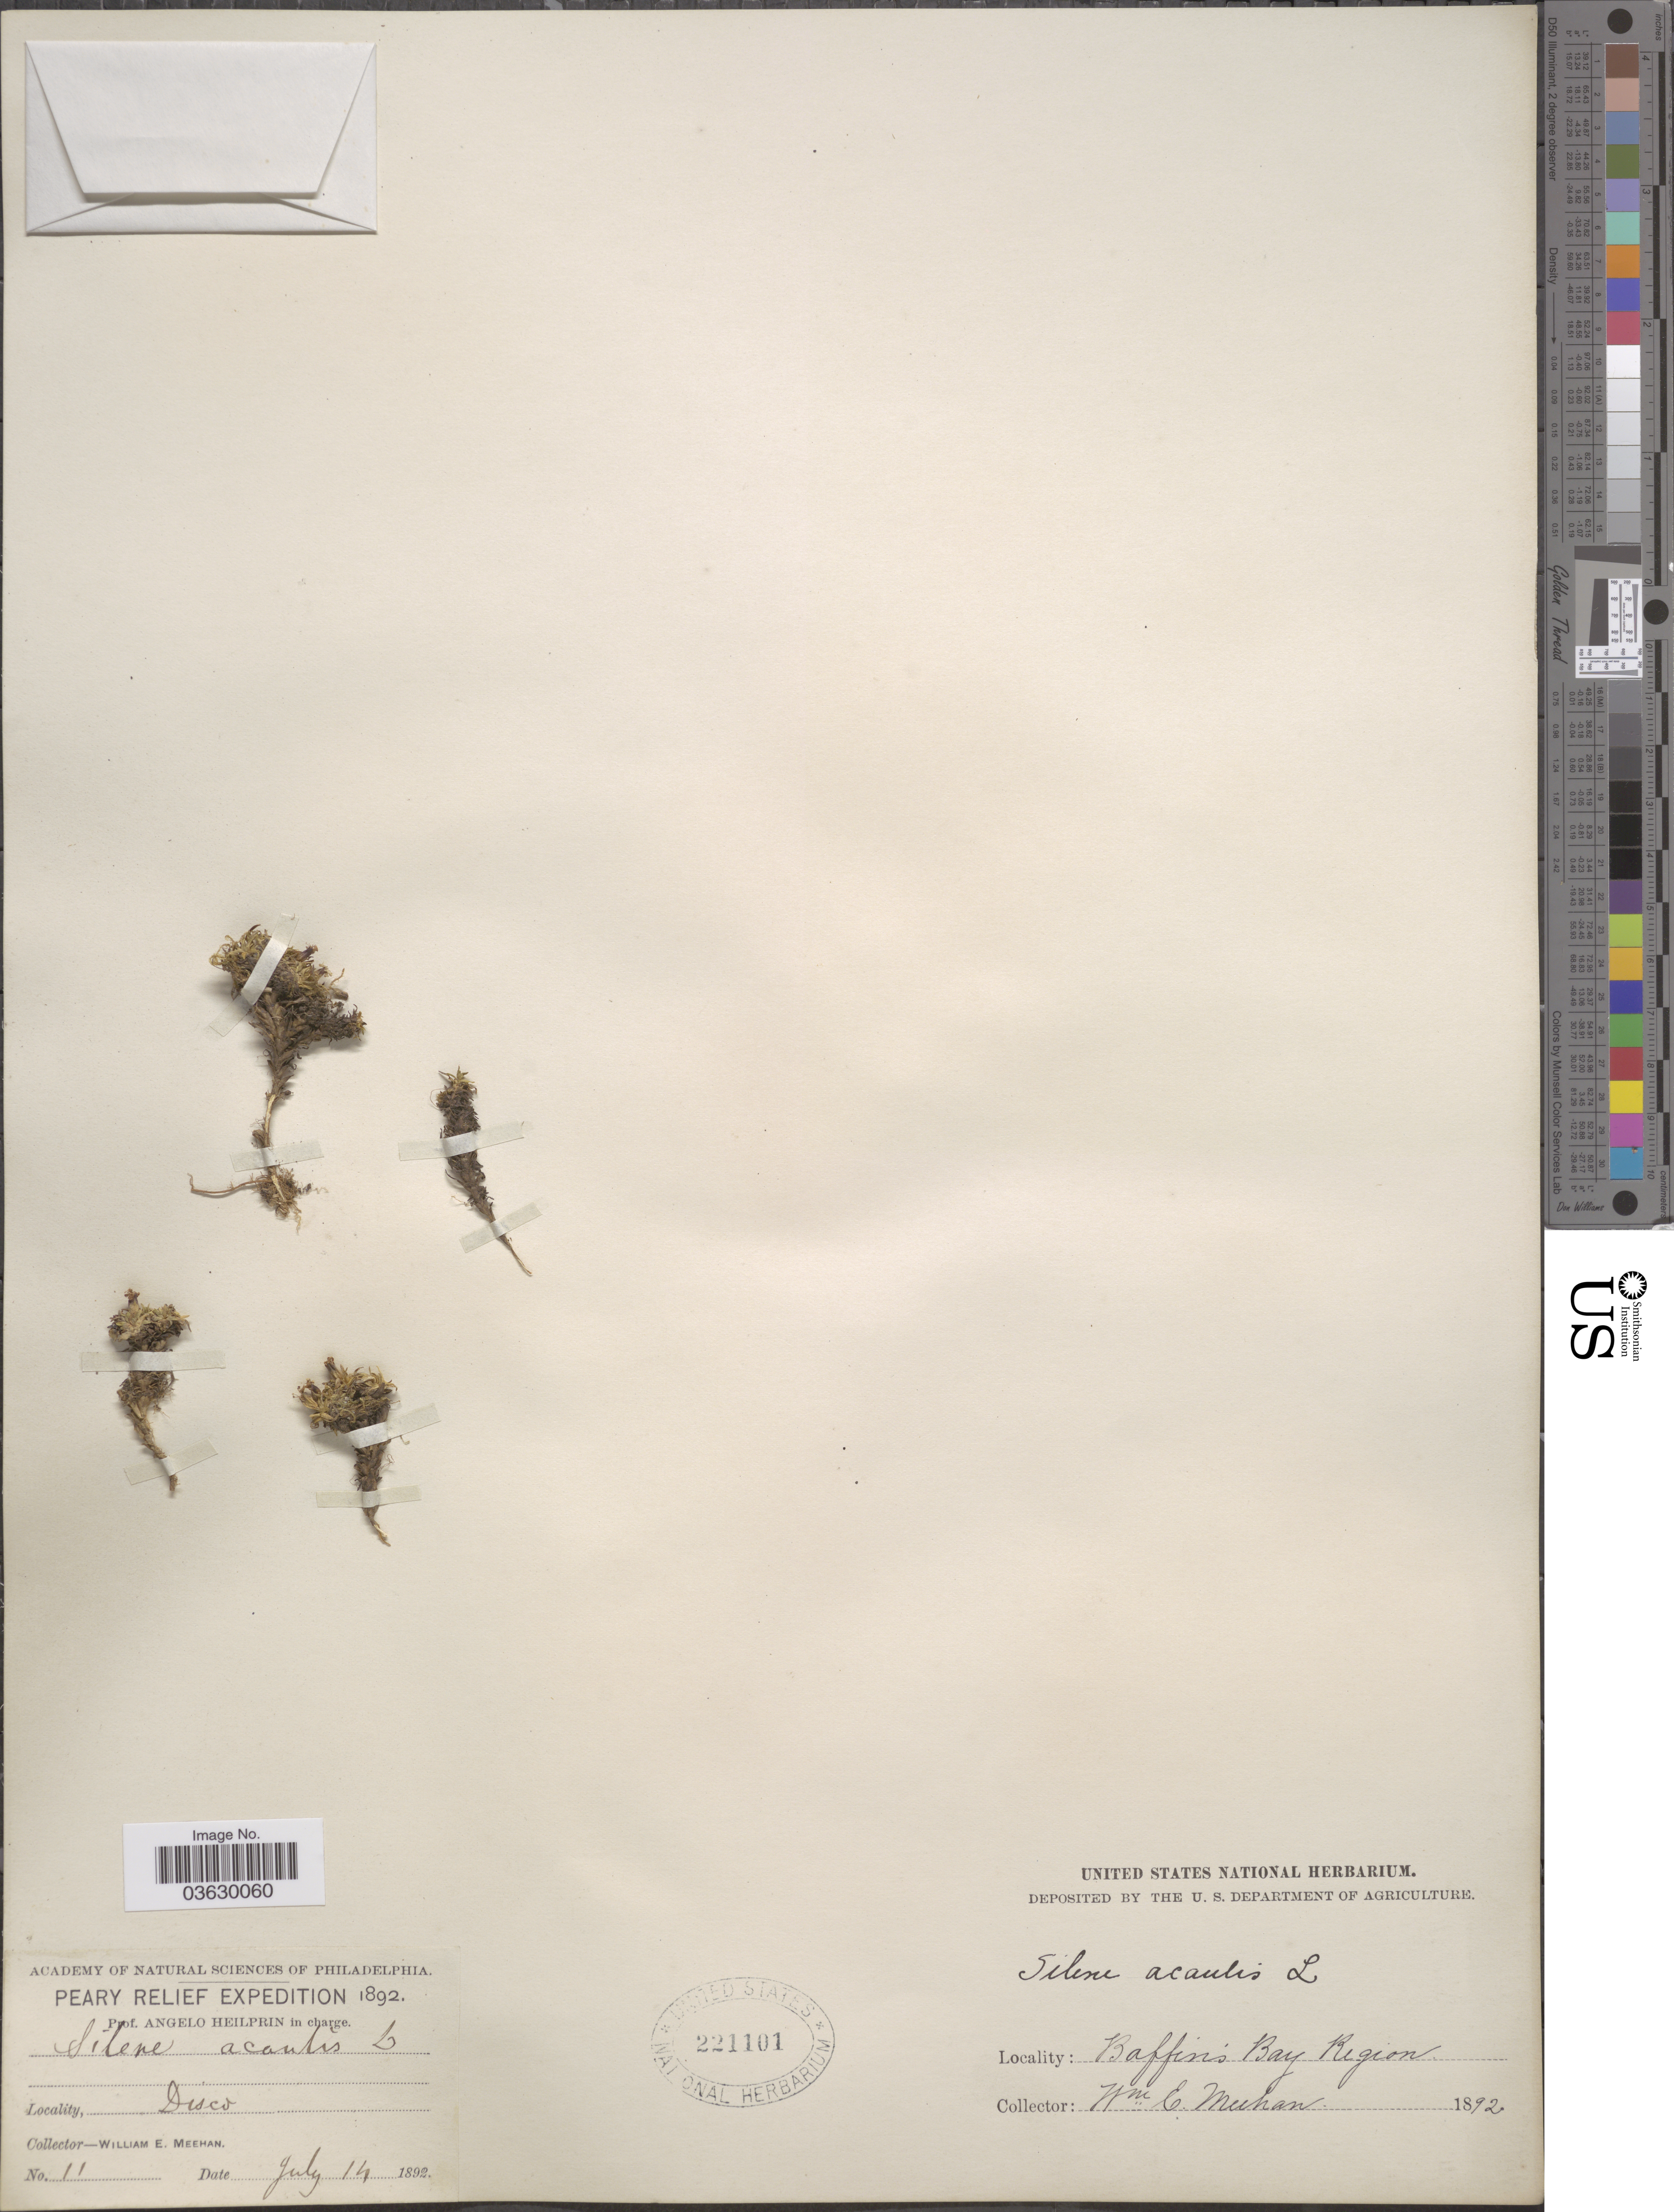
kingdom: Plantae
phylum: Tracheophyta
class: Magnoliopsida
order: Caryophyllales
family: Caryophyllaceae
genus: Silene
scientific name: Silene acaulis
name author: (L.) Jacq.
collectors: W. Meehan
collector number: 11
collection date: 1892-07-14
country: Greenland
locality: Baffin's Bay Region. Disco.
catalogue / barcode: US 221101